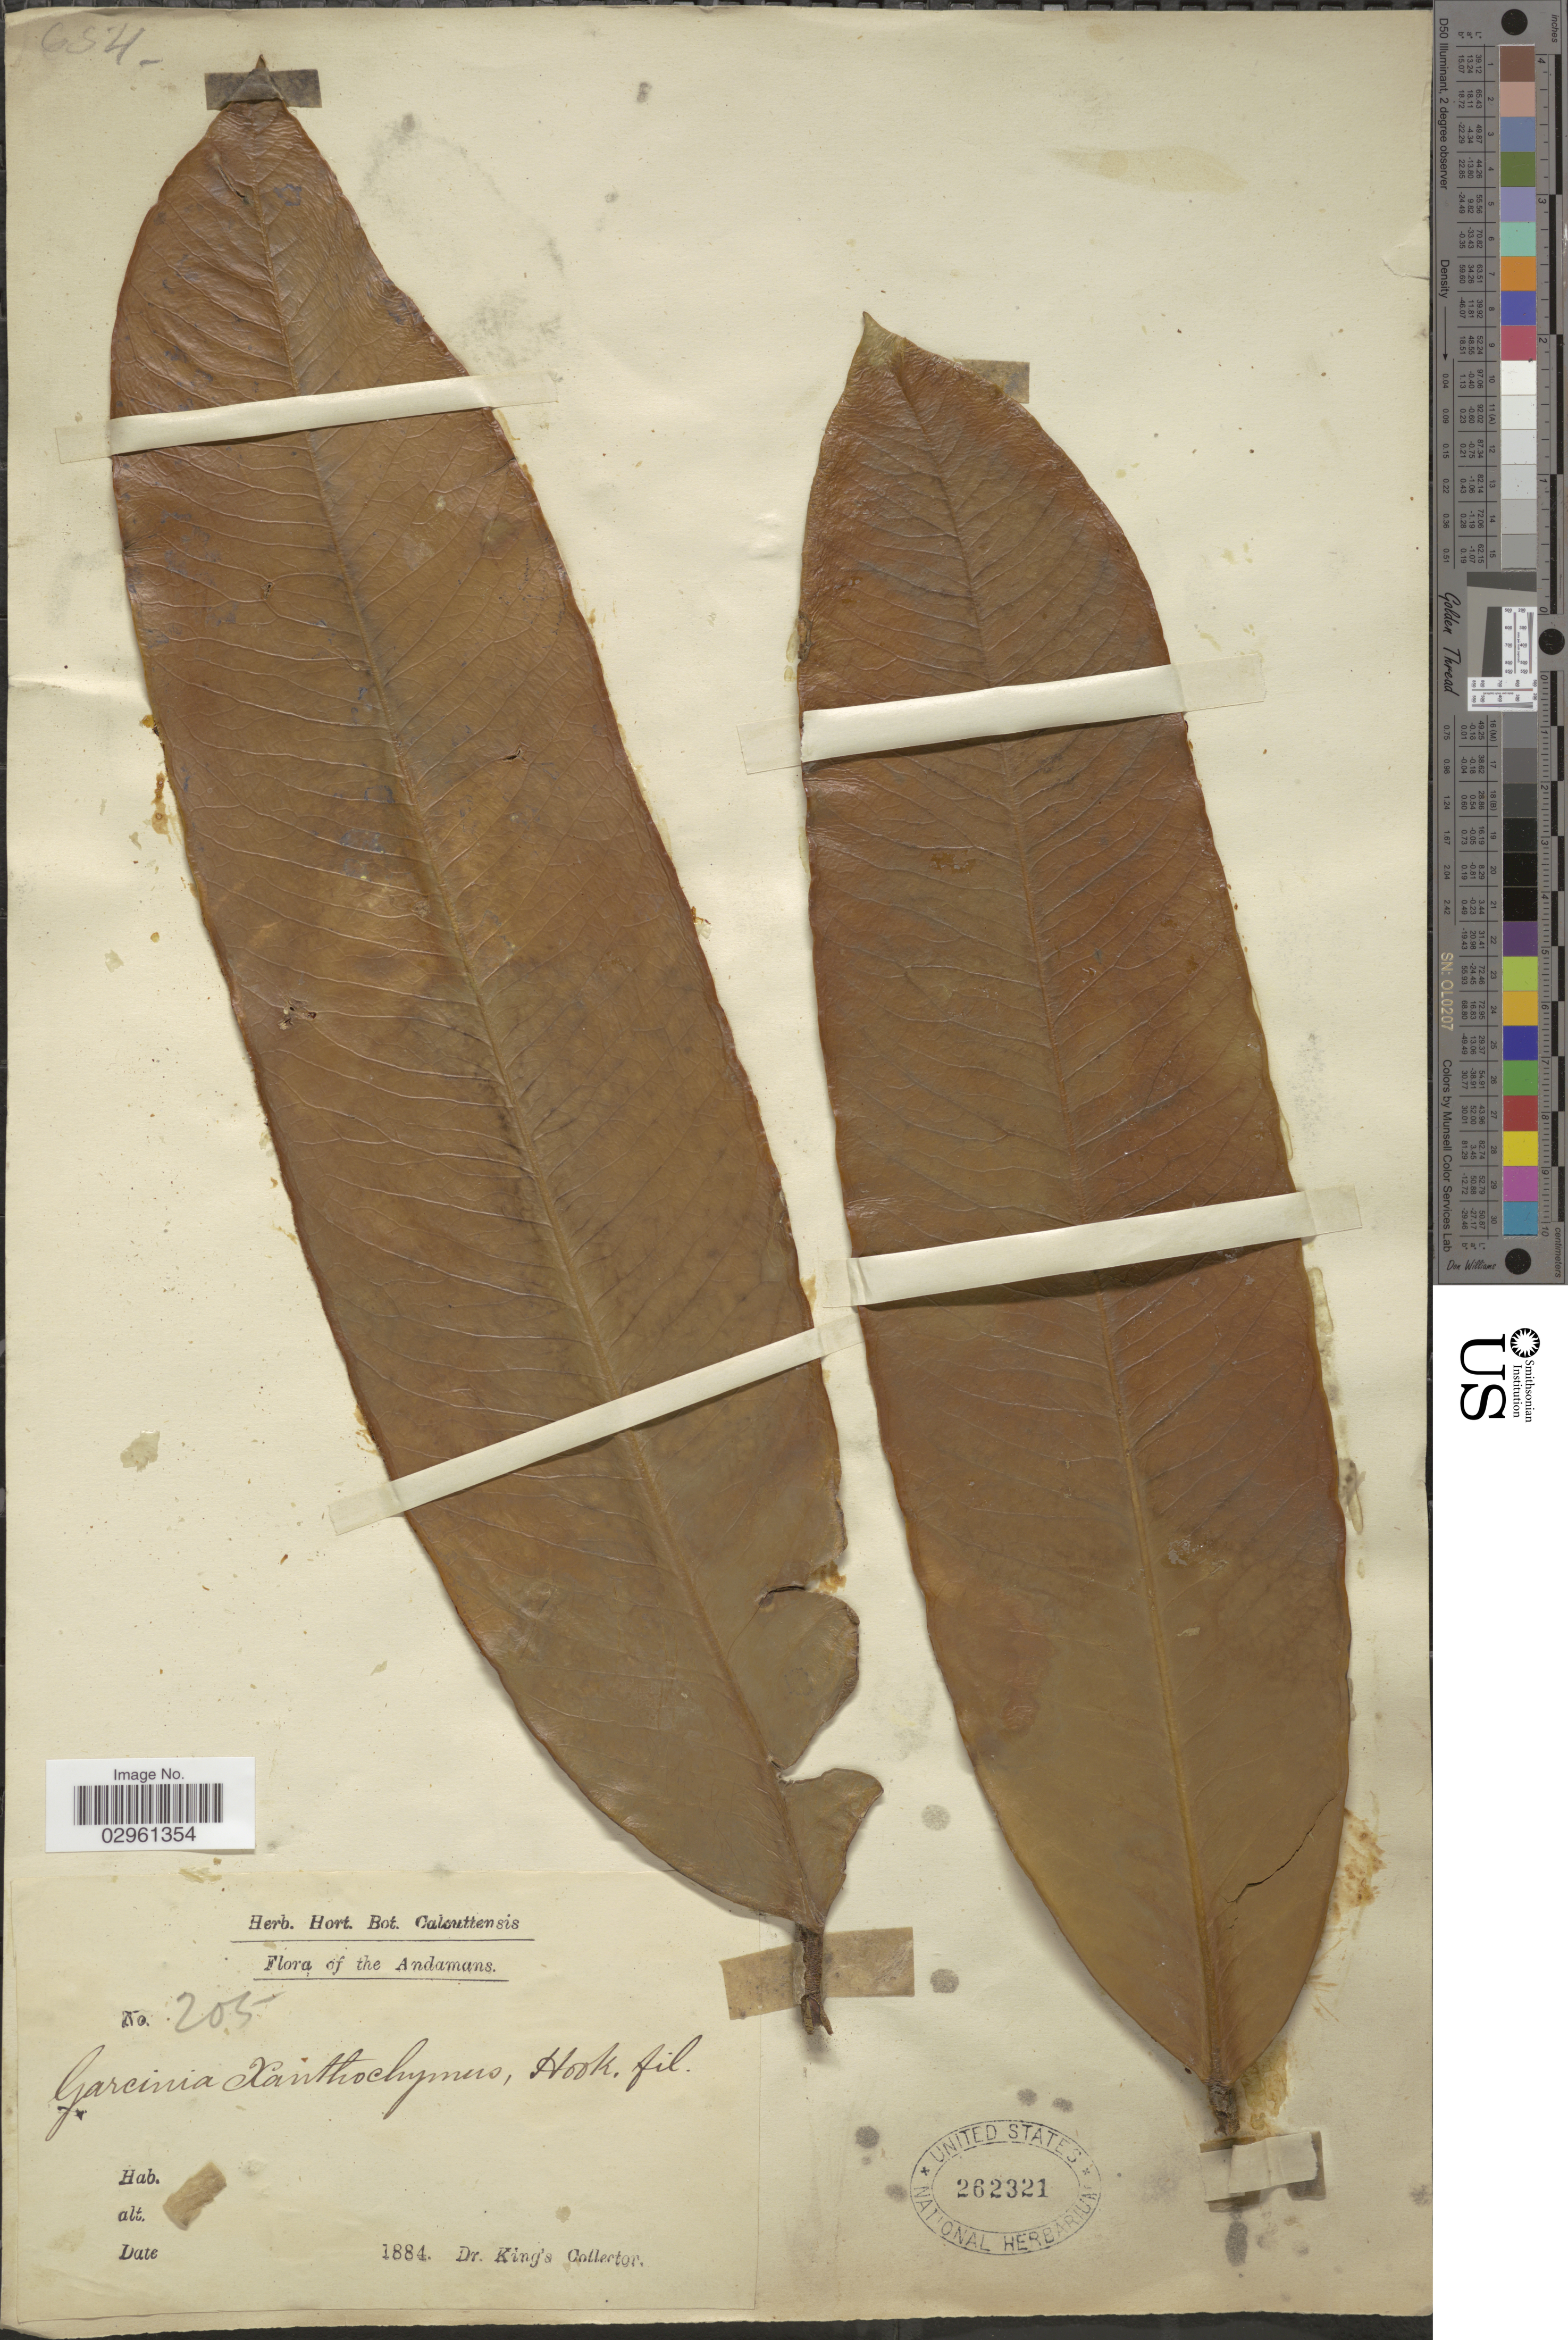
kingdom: Plantae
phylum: Tracheophyta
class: Magnoliopsida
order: Malpighiales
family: Clusiaceae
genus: Garcinia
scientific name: Garcinia xanthochymus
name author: Hook. f. ex T. Anderson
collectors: Dr. King's collector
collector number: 205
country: India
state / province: Andaman and Nicobar Islands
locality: Andamans.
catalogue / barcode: US 262321